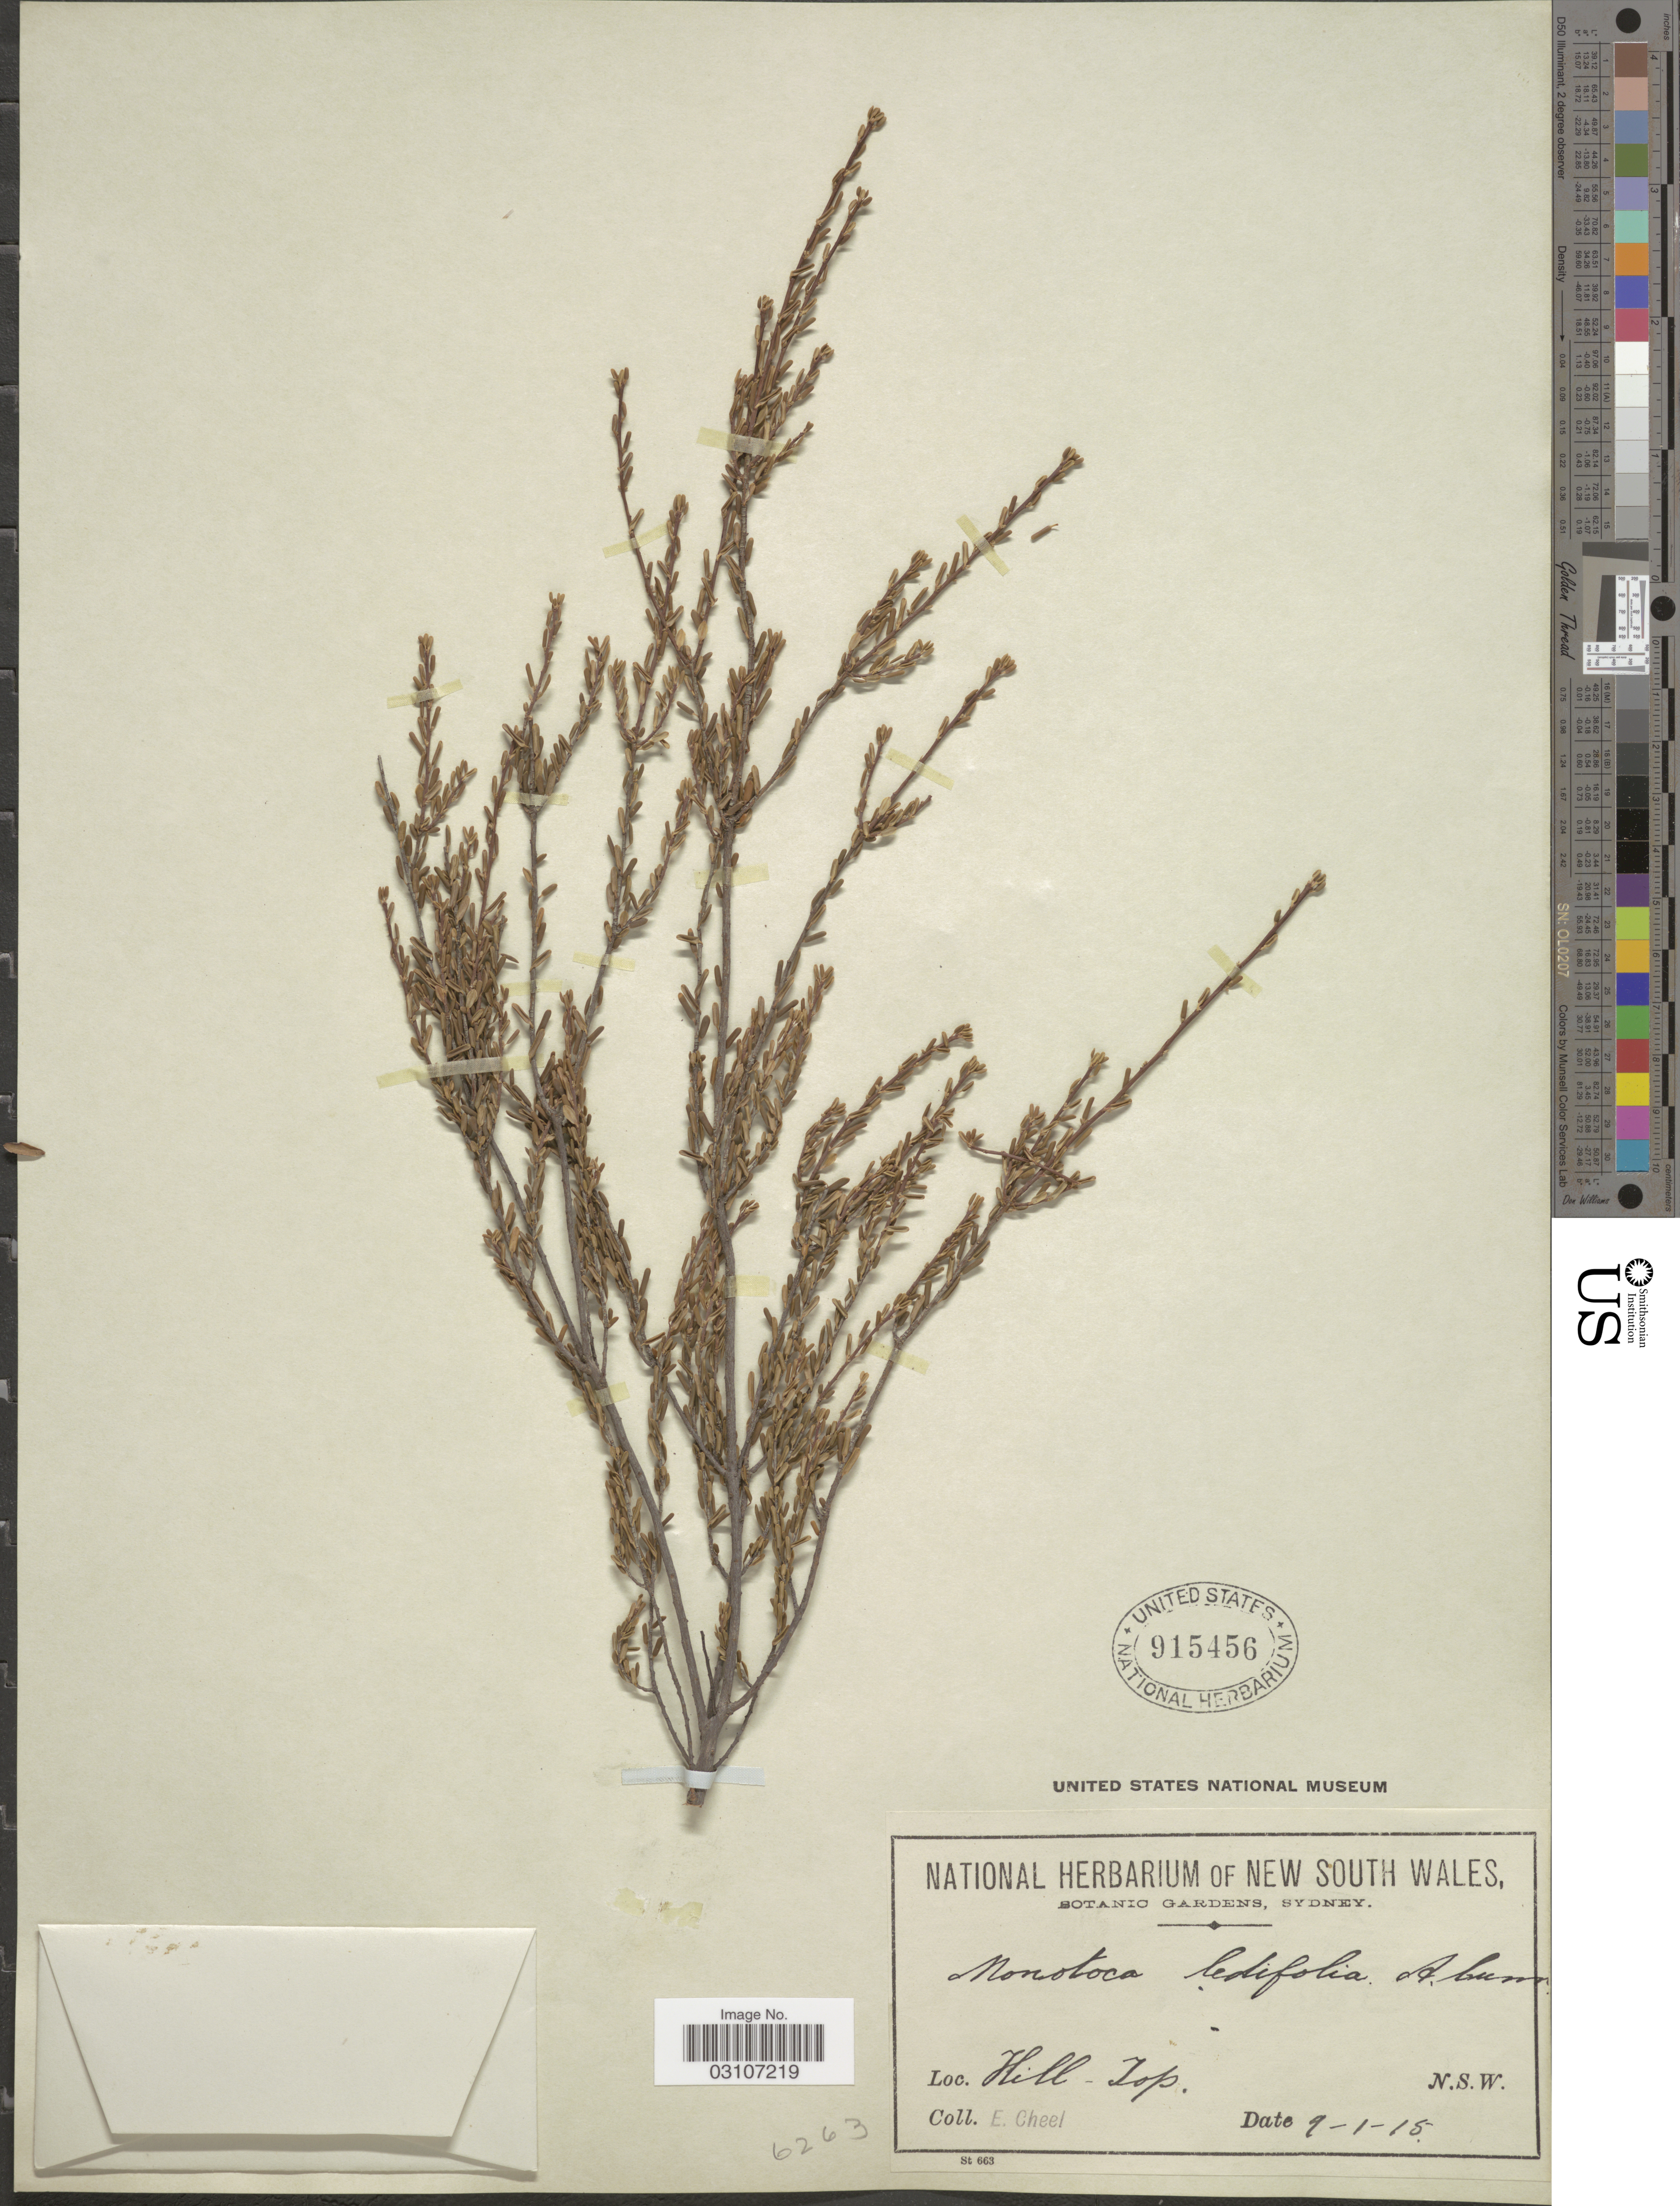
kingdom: Plantae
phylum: Tracheophyta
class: Magnoliopsida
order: Ericales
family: Ericaceae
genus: Monotoca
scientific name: Monotoca ledifolia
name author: A. Cunn. ex DC.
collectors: E. Cheel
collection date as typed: Transcribed d/m/y: 9/1/15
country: Australia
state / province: New South Wales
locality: Hill Top. N.S.W.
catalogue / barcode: US 915456